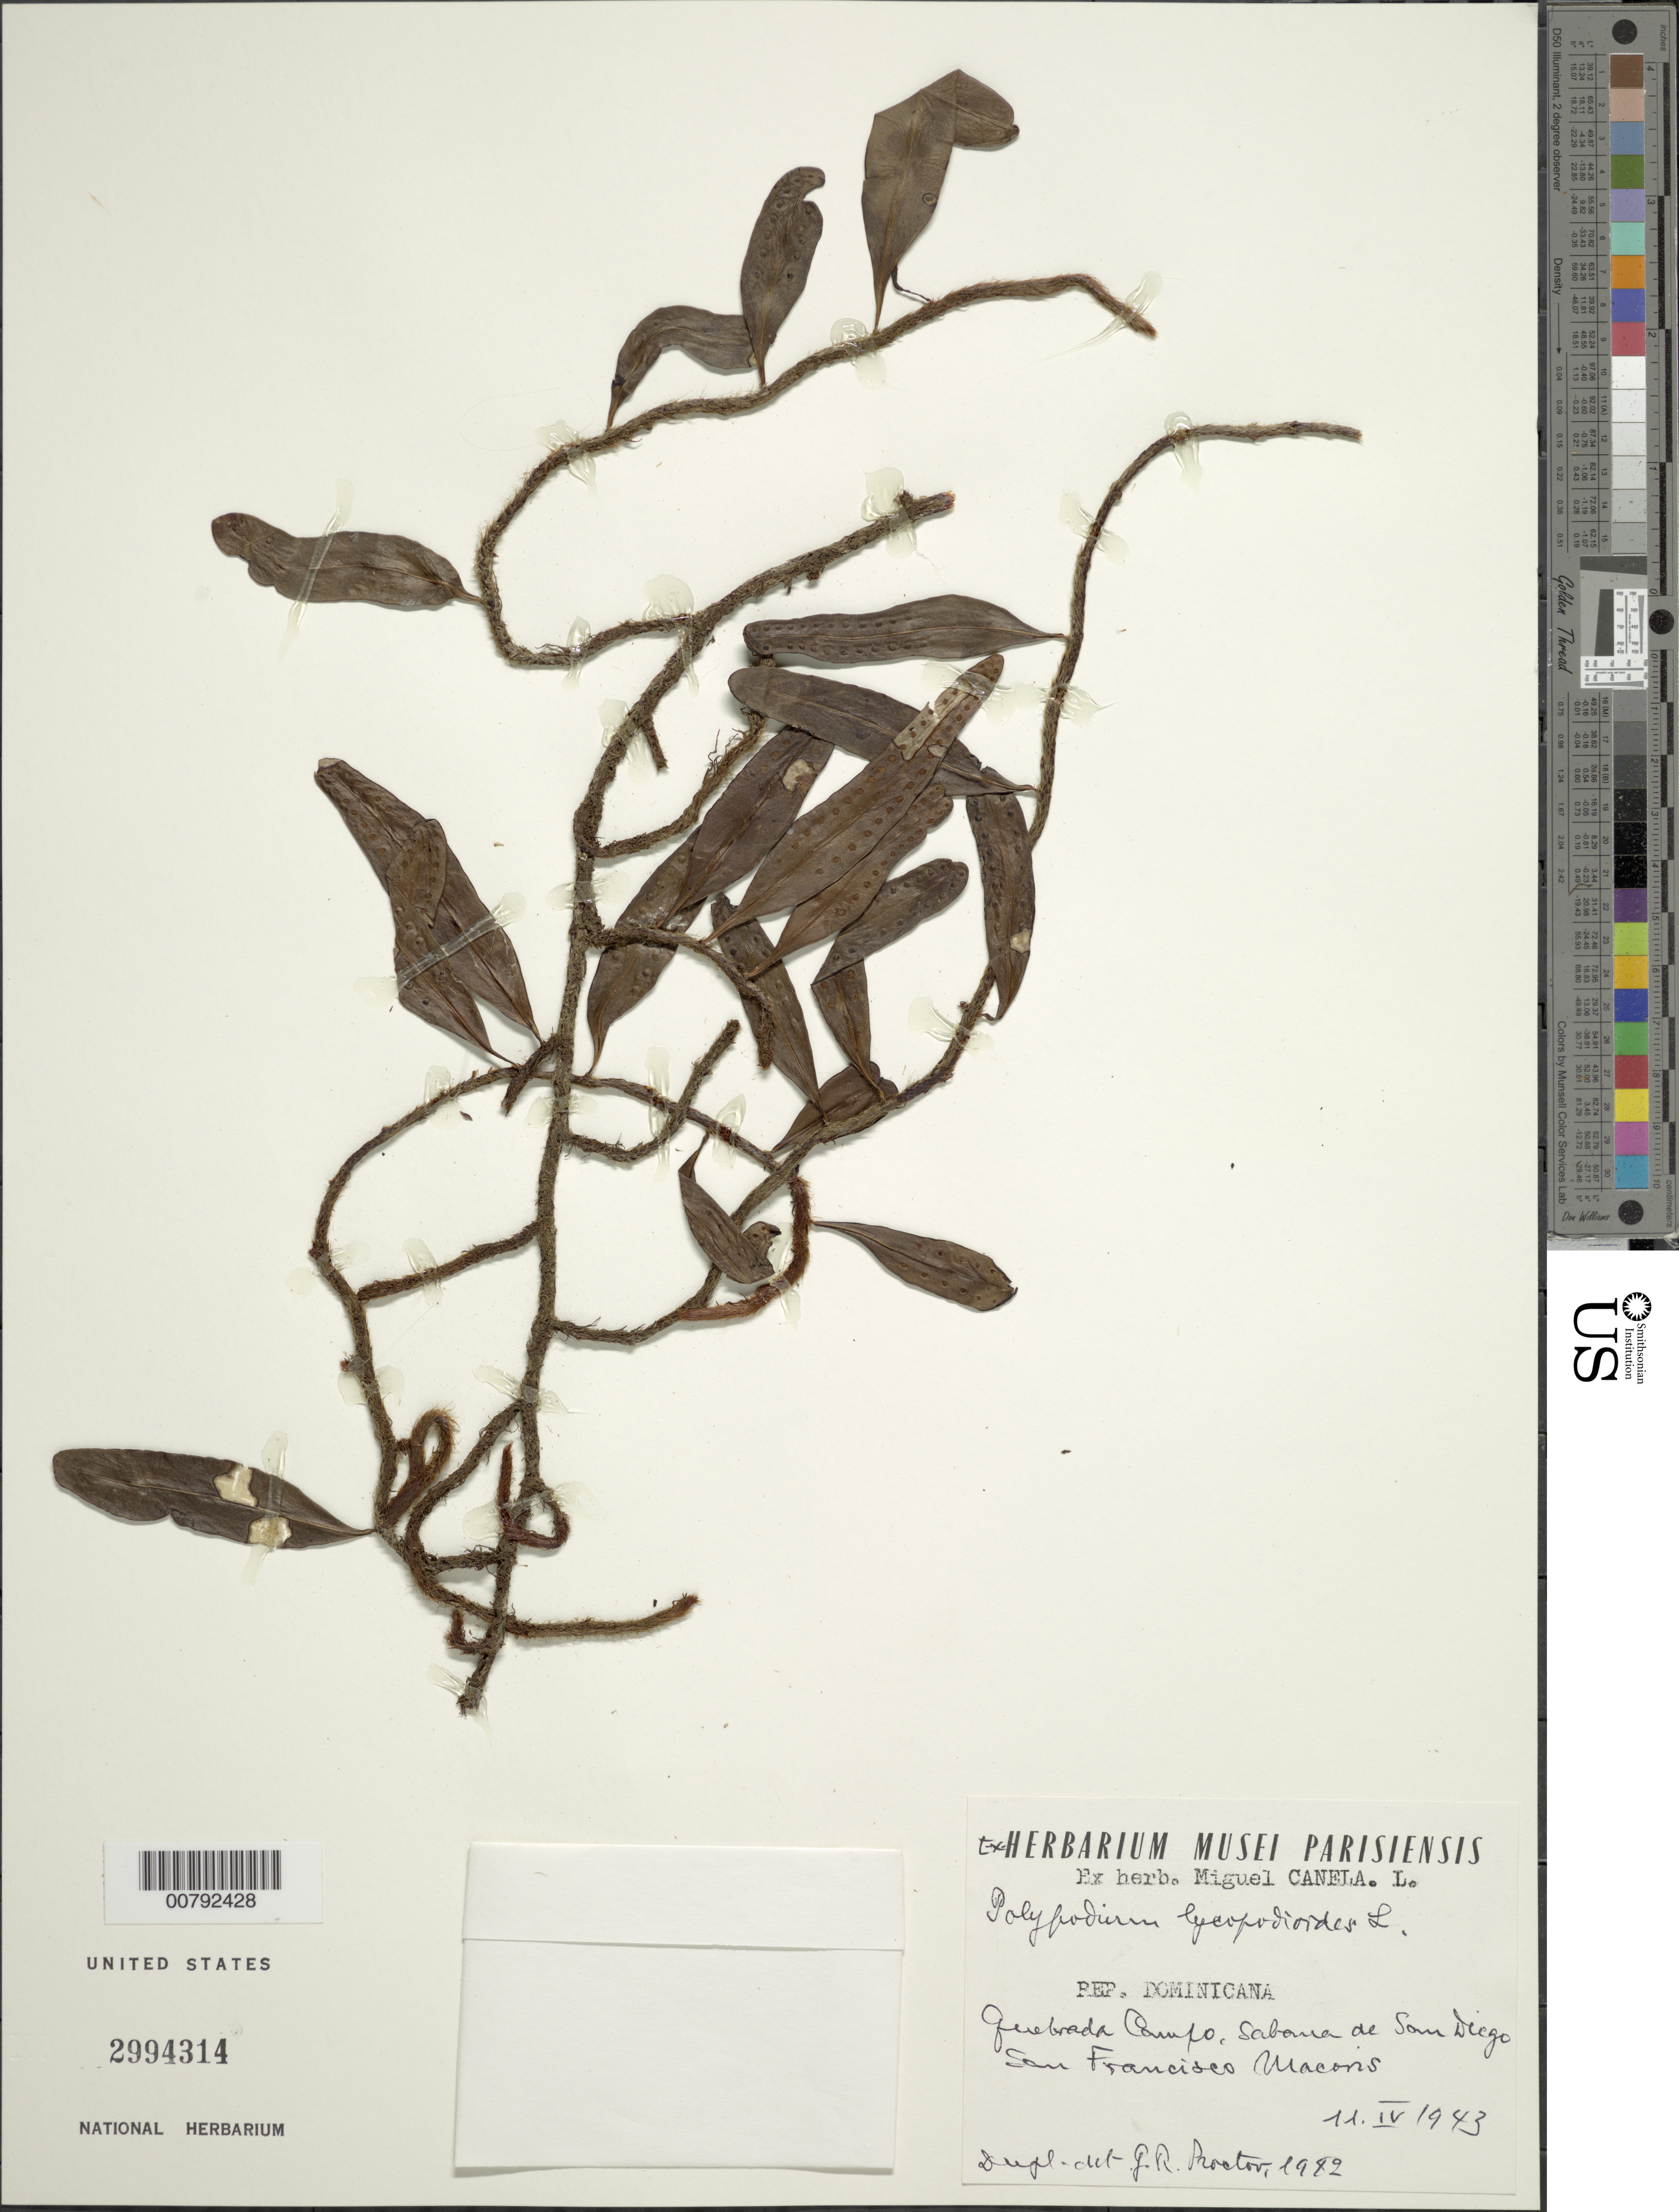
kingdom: Plantae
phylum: Tracheophyta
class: Polypodiopsida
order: Polypodiales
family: Polypodiaceae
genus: Microgramma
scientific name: Microgramma lycopodioides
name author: (L.) Copel.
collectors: M. Canela Lazaro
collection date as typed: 11 Apr 1943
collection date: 1943-04-11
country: Dominican Republic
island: Hispaniola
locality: Quebrada Campo, Sabana de San Diego, San Francisco Macoris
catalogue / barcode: US 2994314